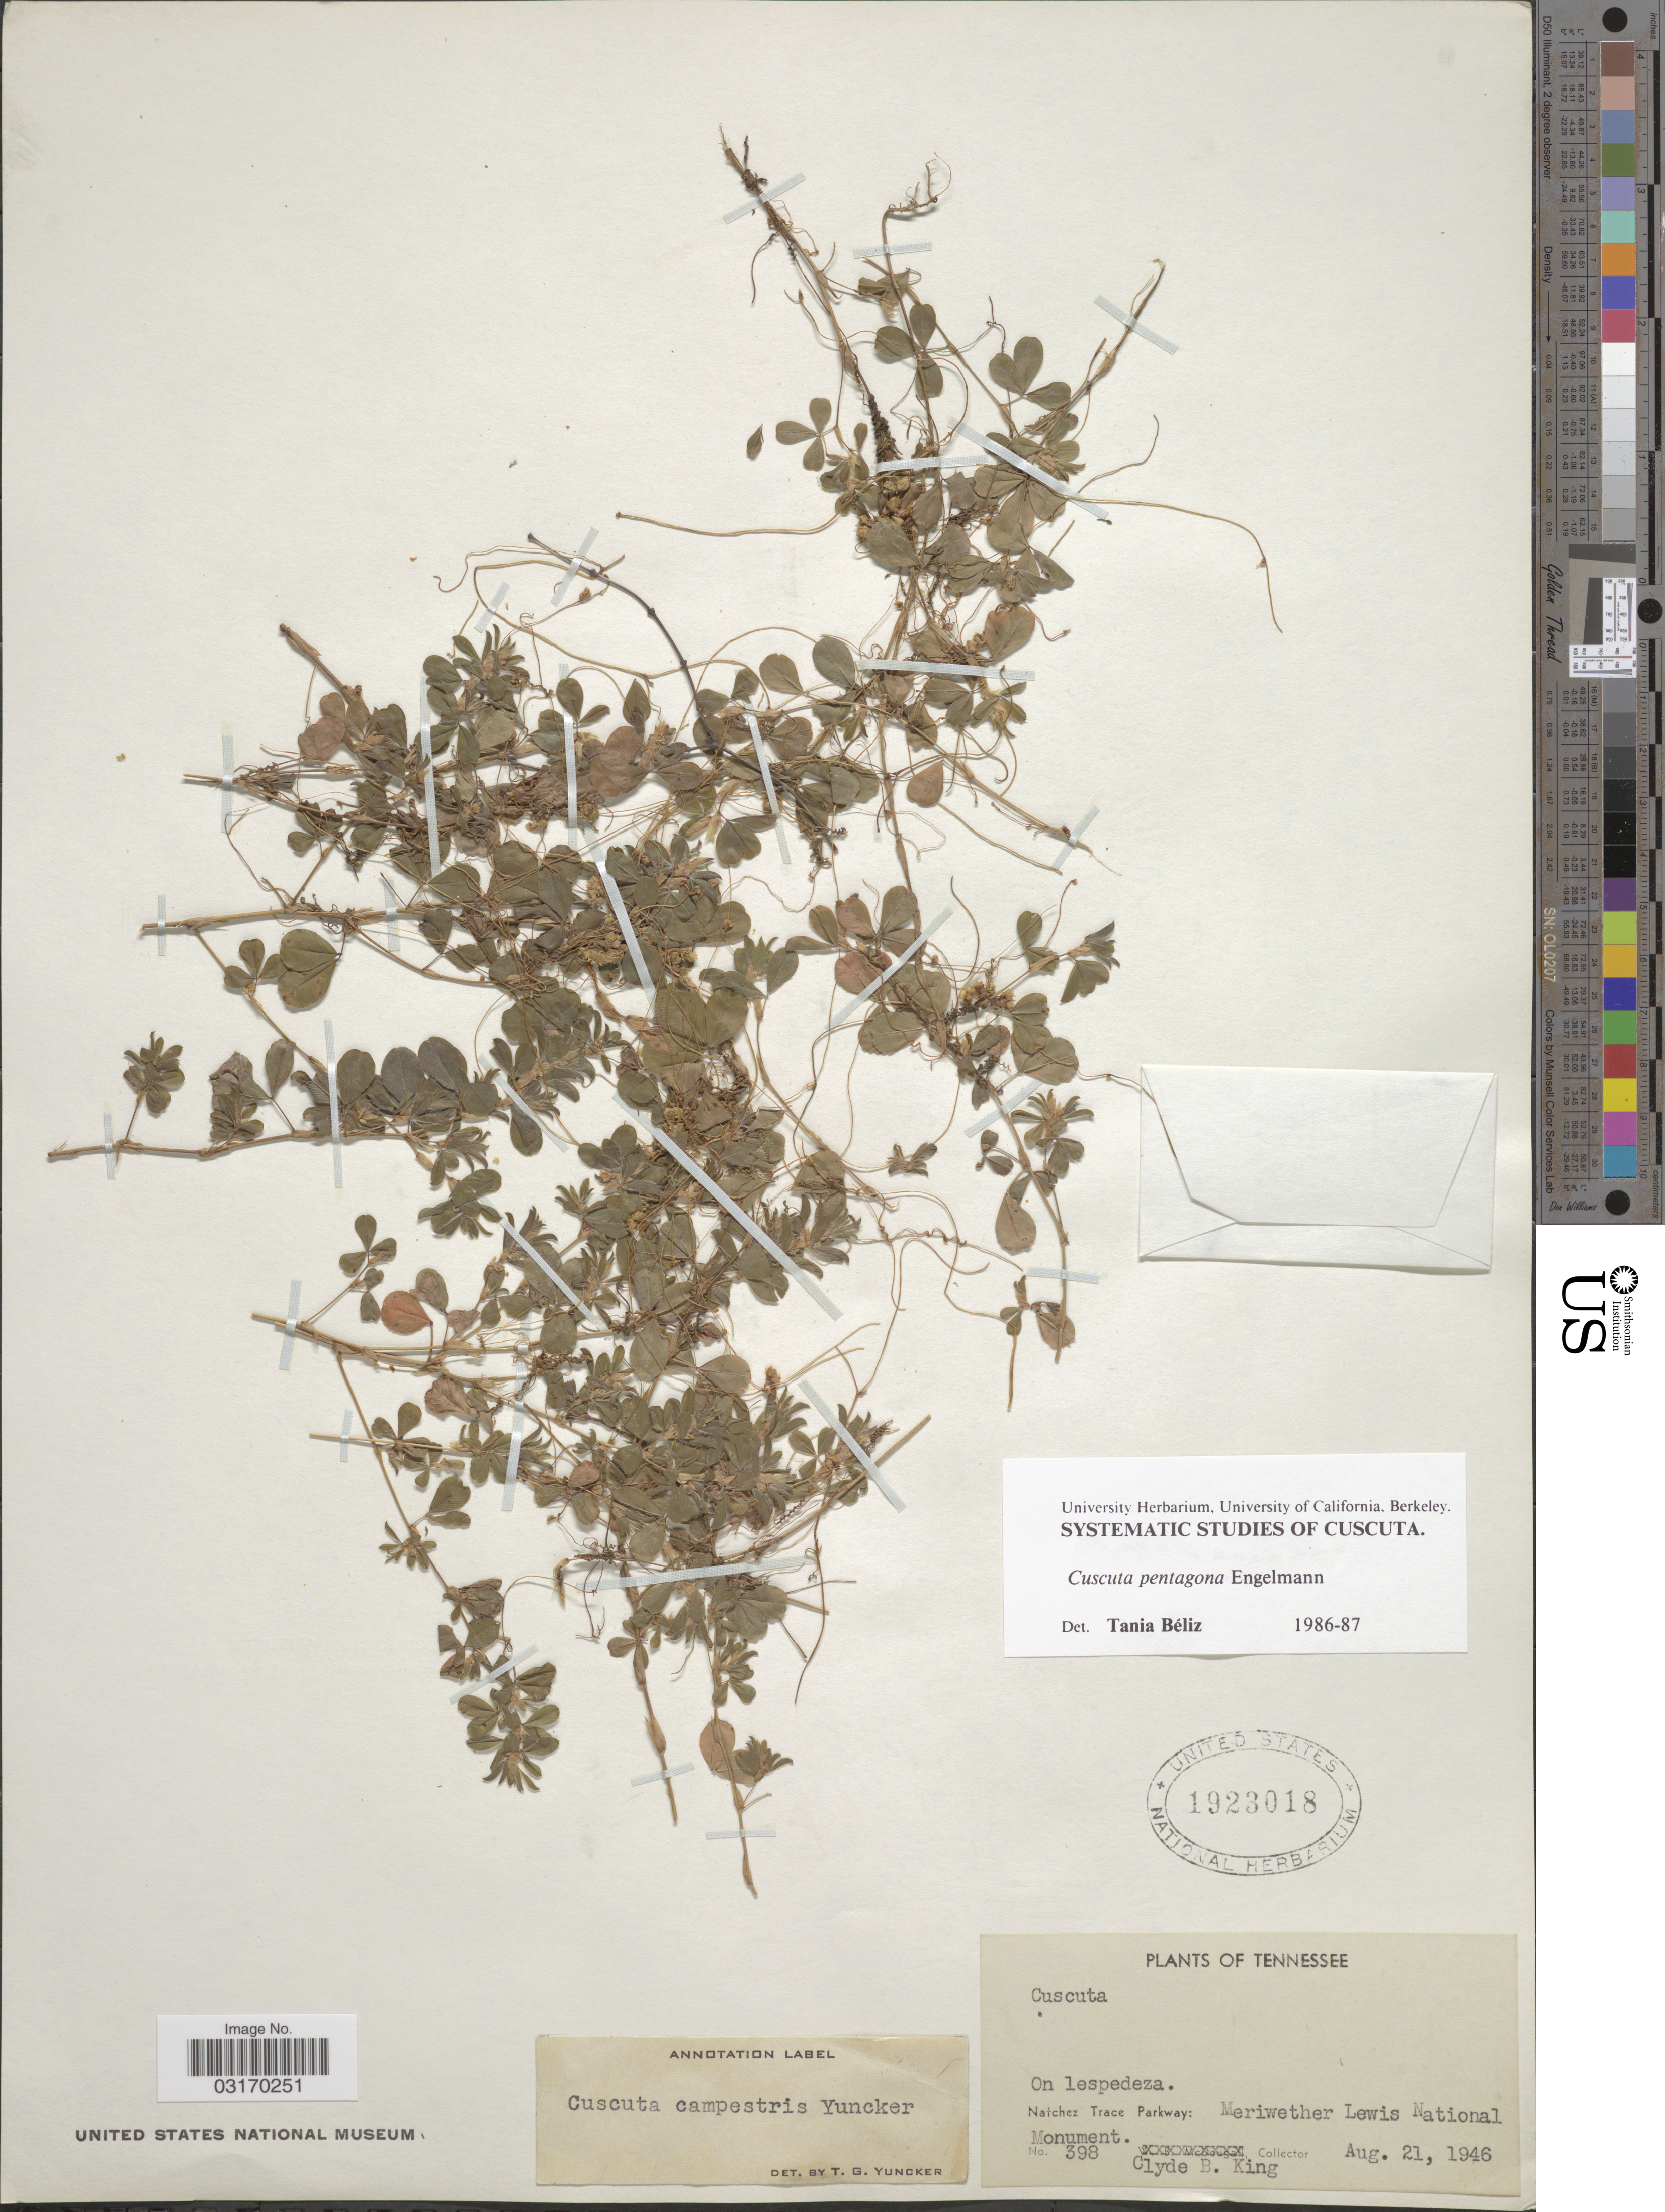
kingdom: Plantae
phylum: Tracheophyta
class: Magnoliopsida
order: Solanales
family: Convolvulaceae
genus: Cuscuta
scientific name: Cuscuta pentagona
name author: Engelm.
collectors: C. King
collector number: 398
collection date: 1946-08-21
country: United States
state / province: Tennessee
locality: On lespedeza. Natchez Trace Parkway: Meriwether Lewis National Monument.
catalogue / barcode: US 1923018